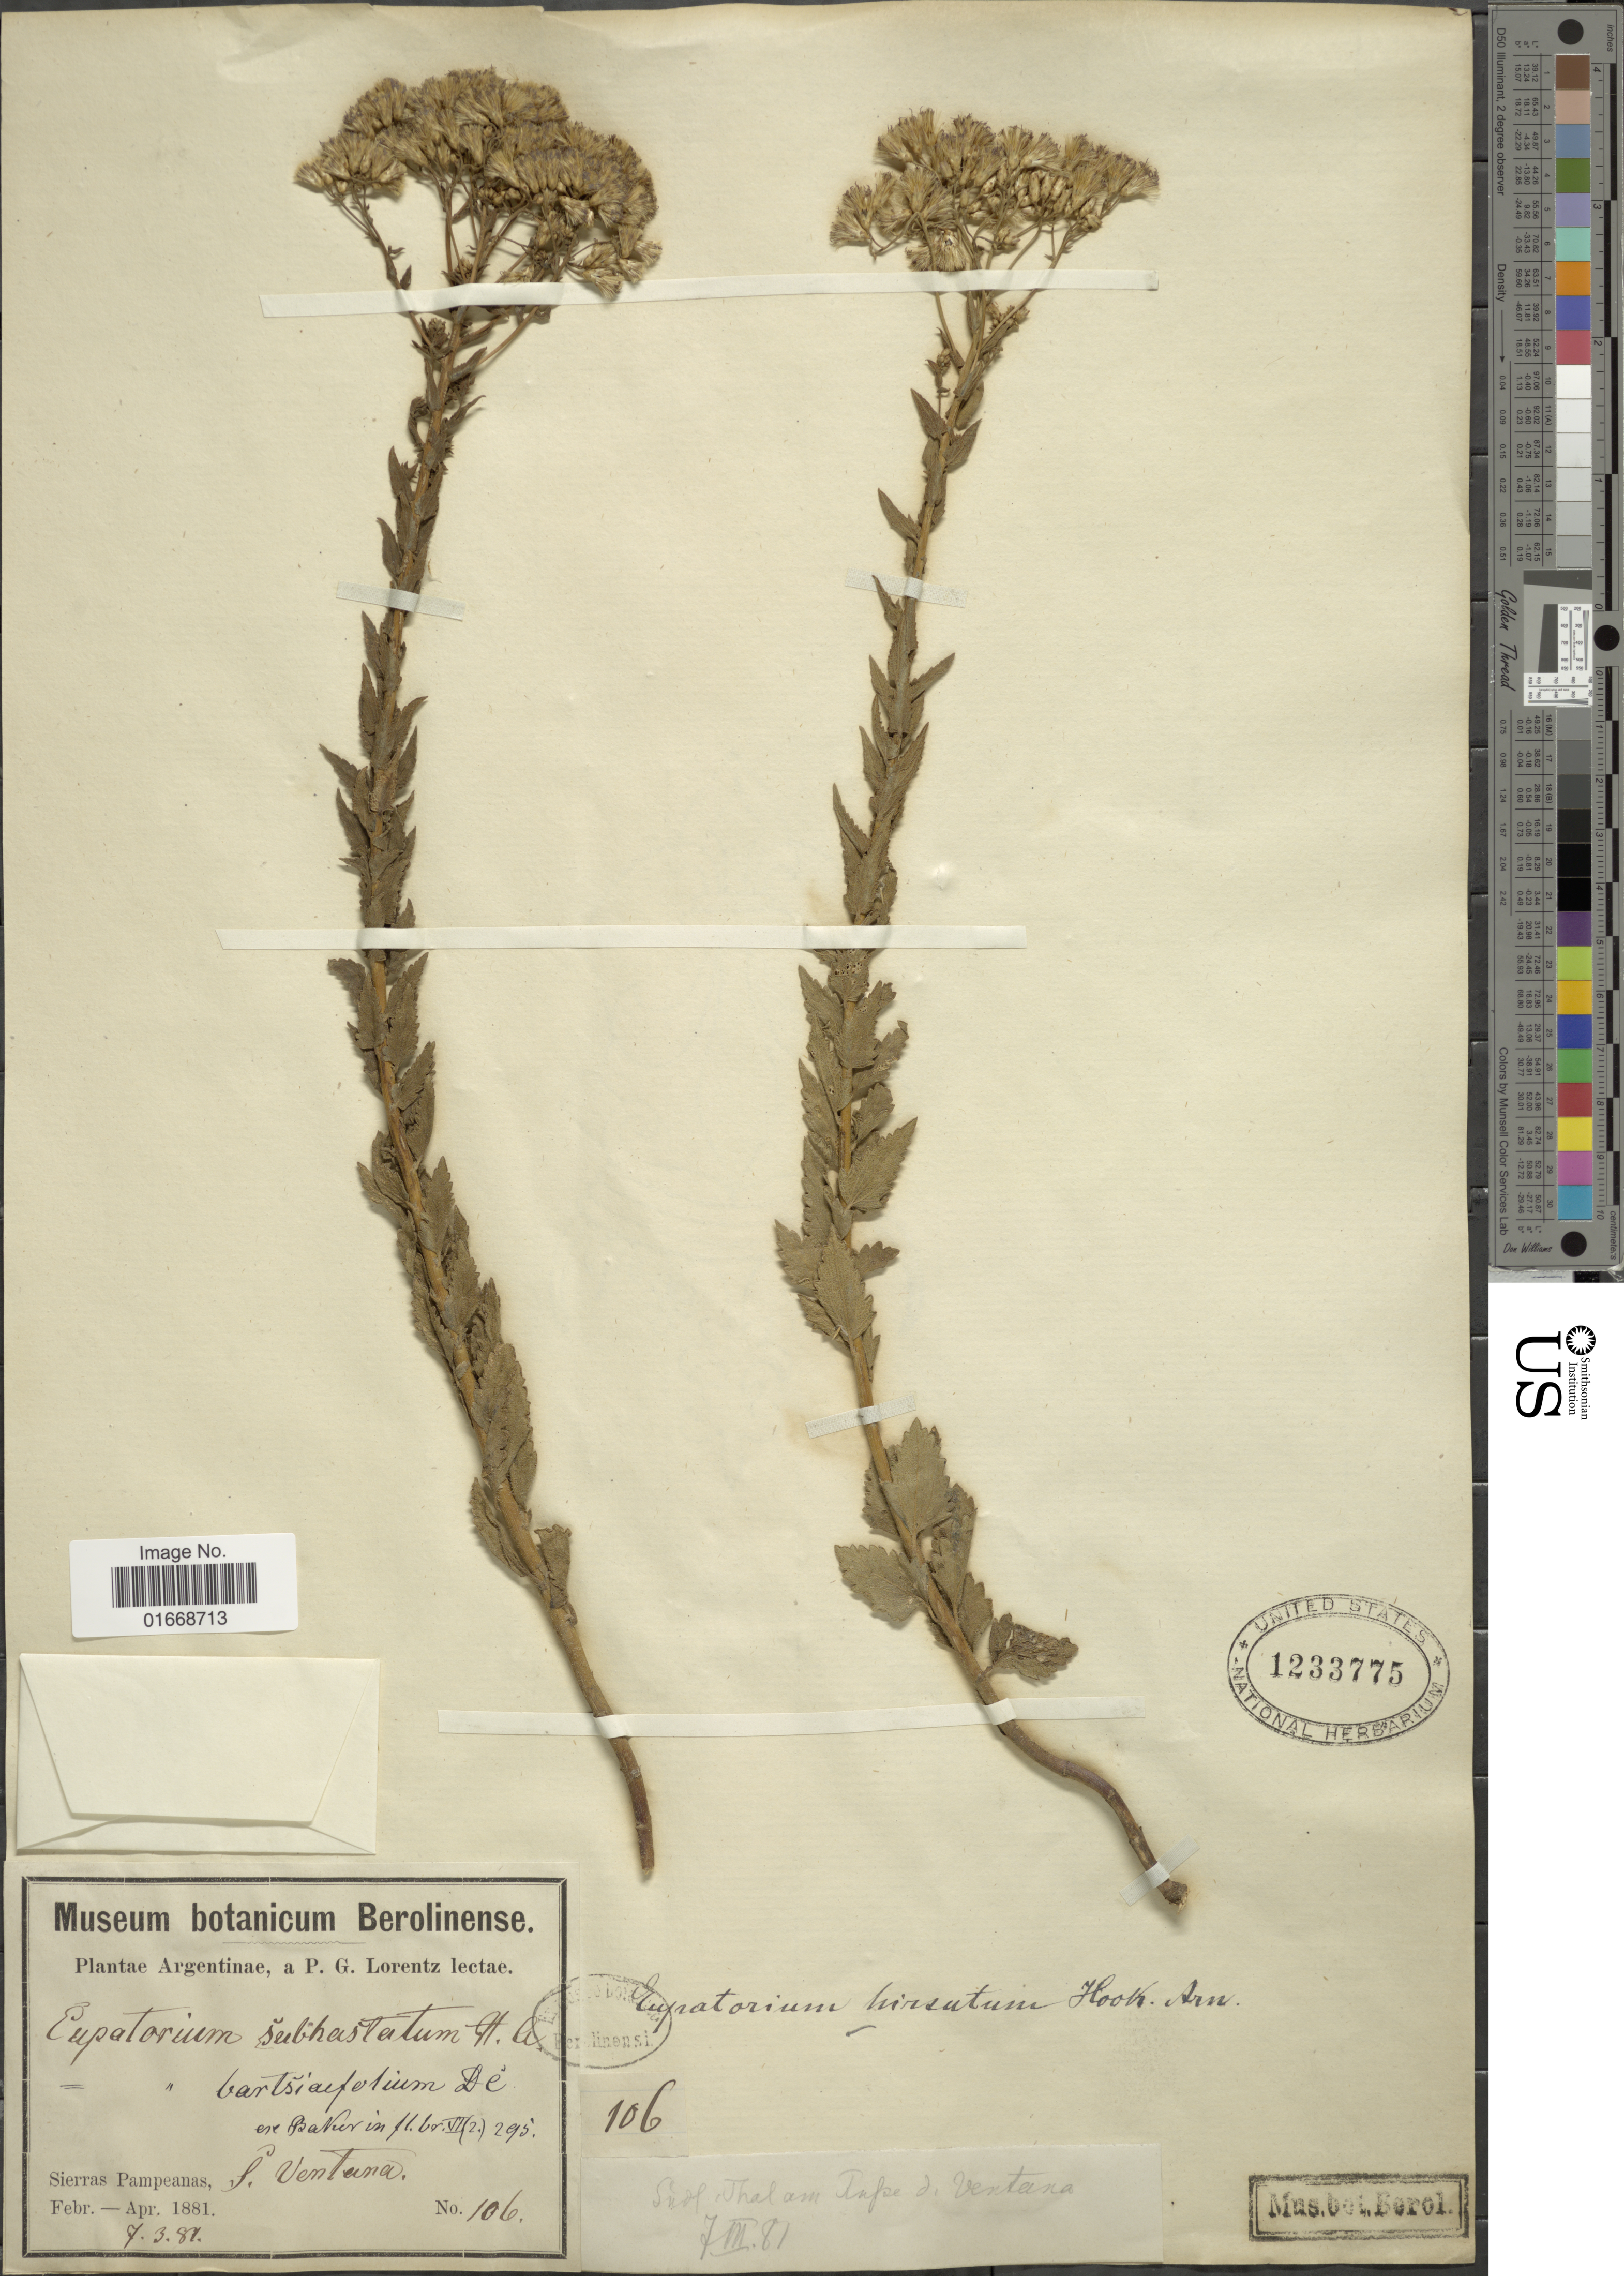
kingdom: Plantae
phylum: Tracheophyta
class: Magnoliopsida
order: Asterales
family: Asteraceae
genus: Chromolaena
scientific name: Chromolaena hirsuta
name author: (Hook. & Arn.) R.M. King & H. Rob.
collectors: P. G. Lorentz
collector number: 106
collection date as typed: Transcribed d/m/y: 7/3/81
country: Argentina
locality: Sierras Pampeanas, S. Ventana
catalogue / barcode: US 1233775